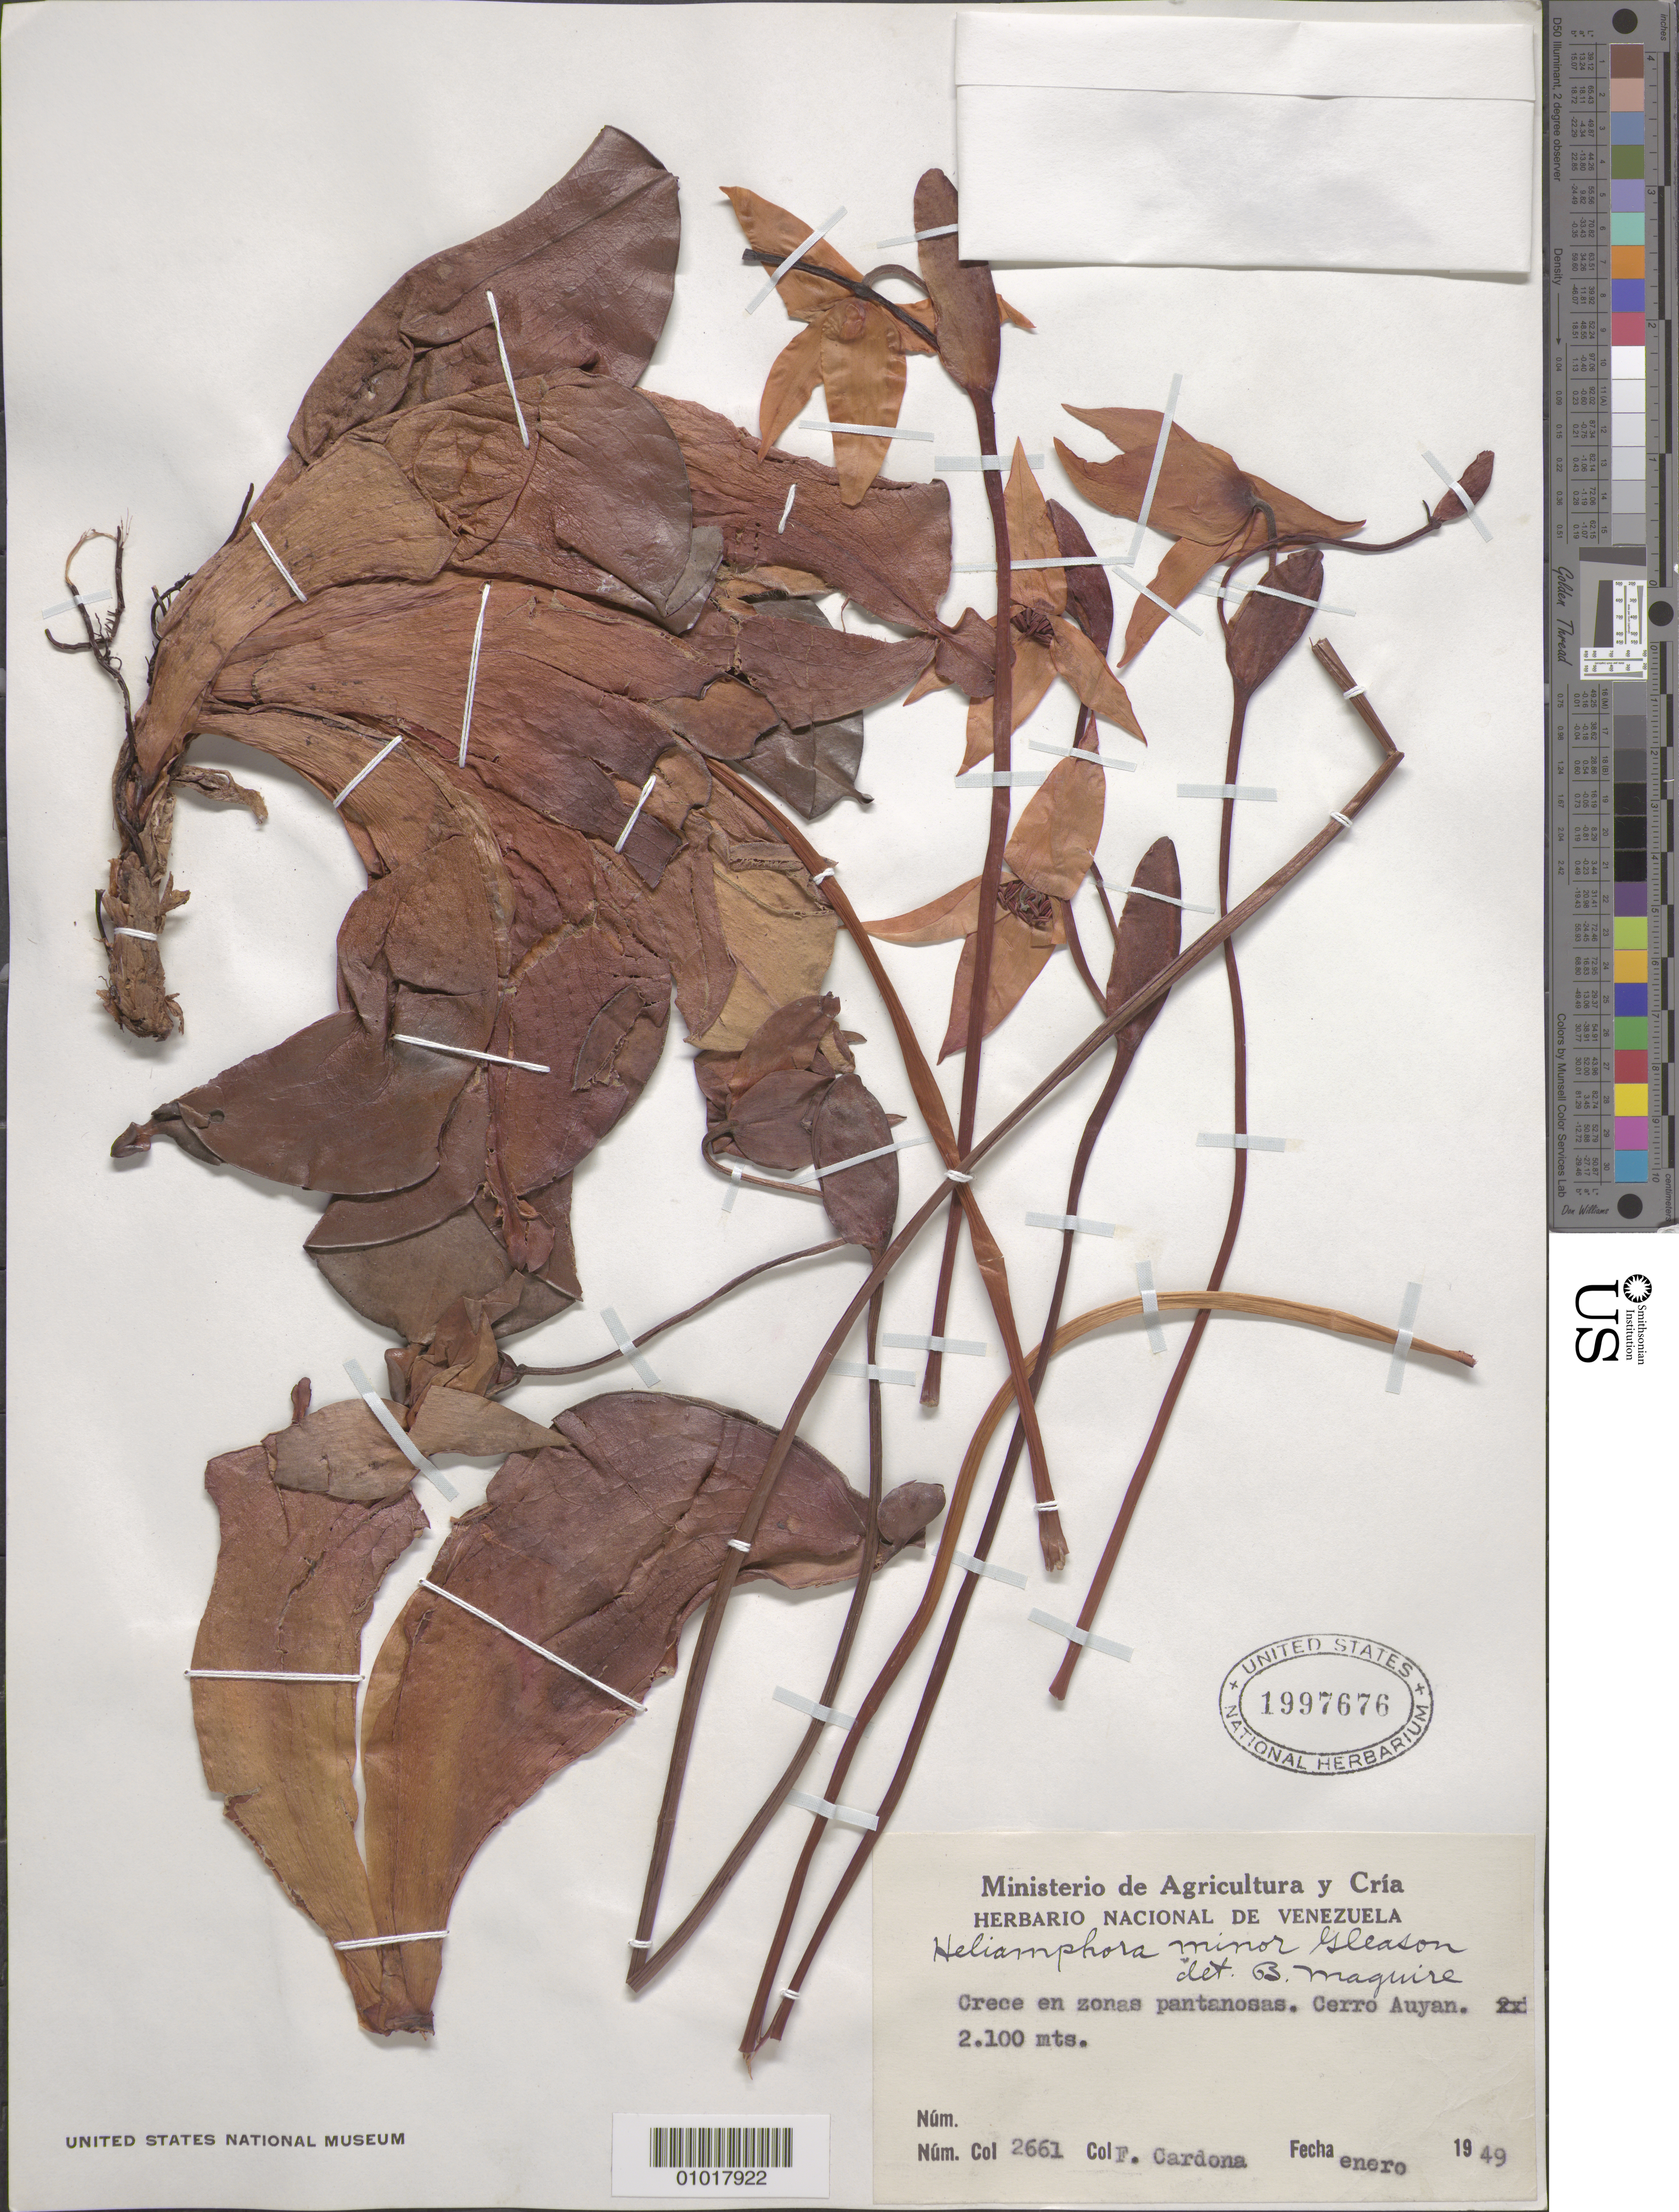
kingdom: Plantae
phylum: Tracheophyta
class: Magnoliopsida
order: Ericales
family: Sarraceniaceae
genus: Heliamphora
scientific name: Heliamphora minor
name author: Gleason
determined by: Maguire, Bassett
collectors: F. Cardona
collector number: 2661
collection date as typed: Jan-49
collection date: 1949-01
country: Venezuela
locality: Crece en zonas pantanosas. Cerro Auyan.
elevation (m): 2100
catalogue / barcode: US 1997676